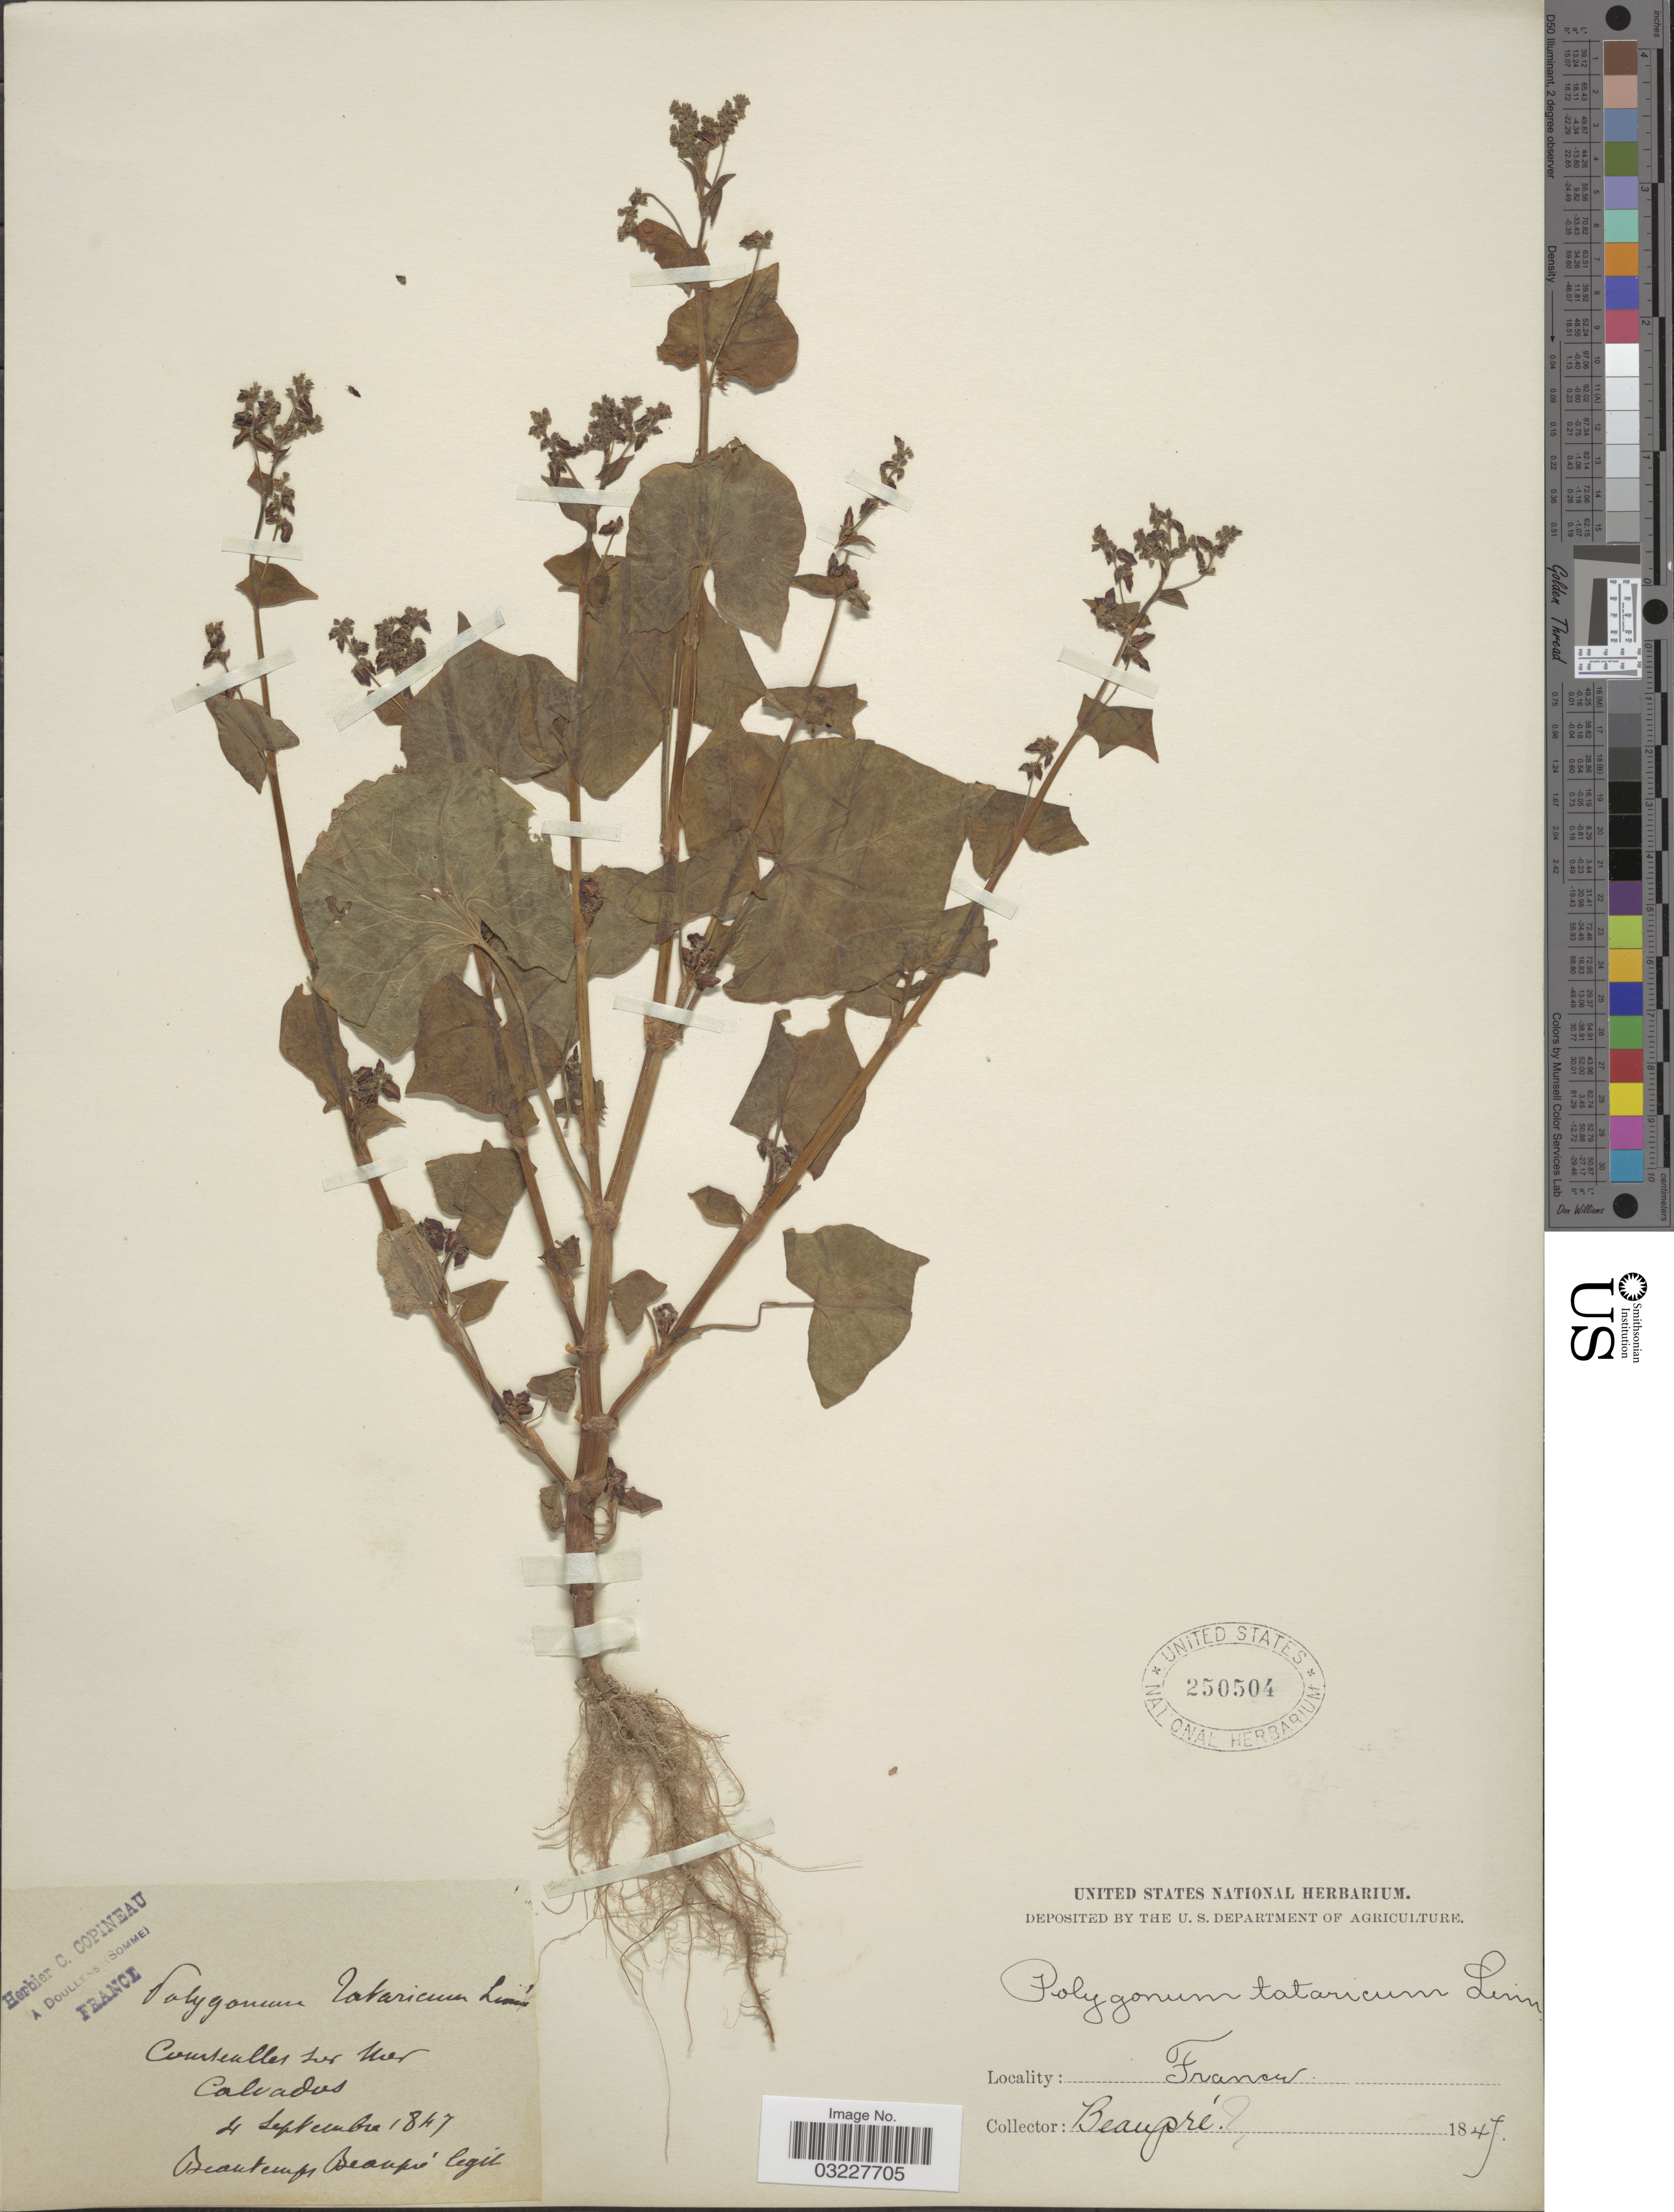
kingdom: Plantae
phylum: Tracheophyta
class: Magnoliopsida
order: Caryophyllales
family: Polygonaceae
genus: Fagopyrum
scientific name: Fagopyrum tataricum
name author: (L.) Gaertn.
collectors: Beautemps-Beaupré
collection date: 1847-09-04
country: France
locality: Couseulles sur Mer Calvados.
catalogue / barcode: US 250504